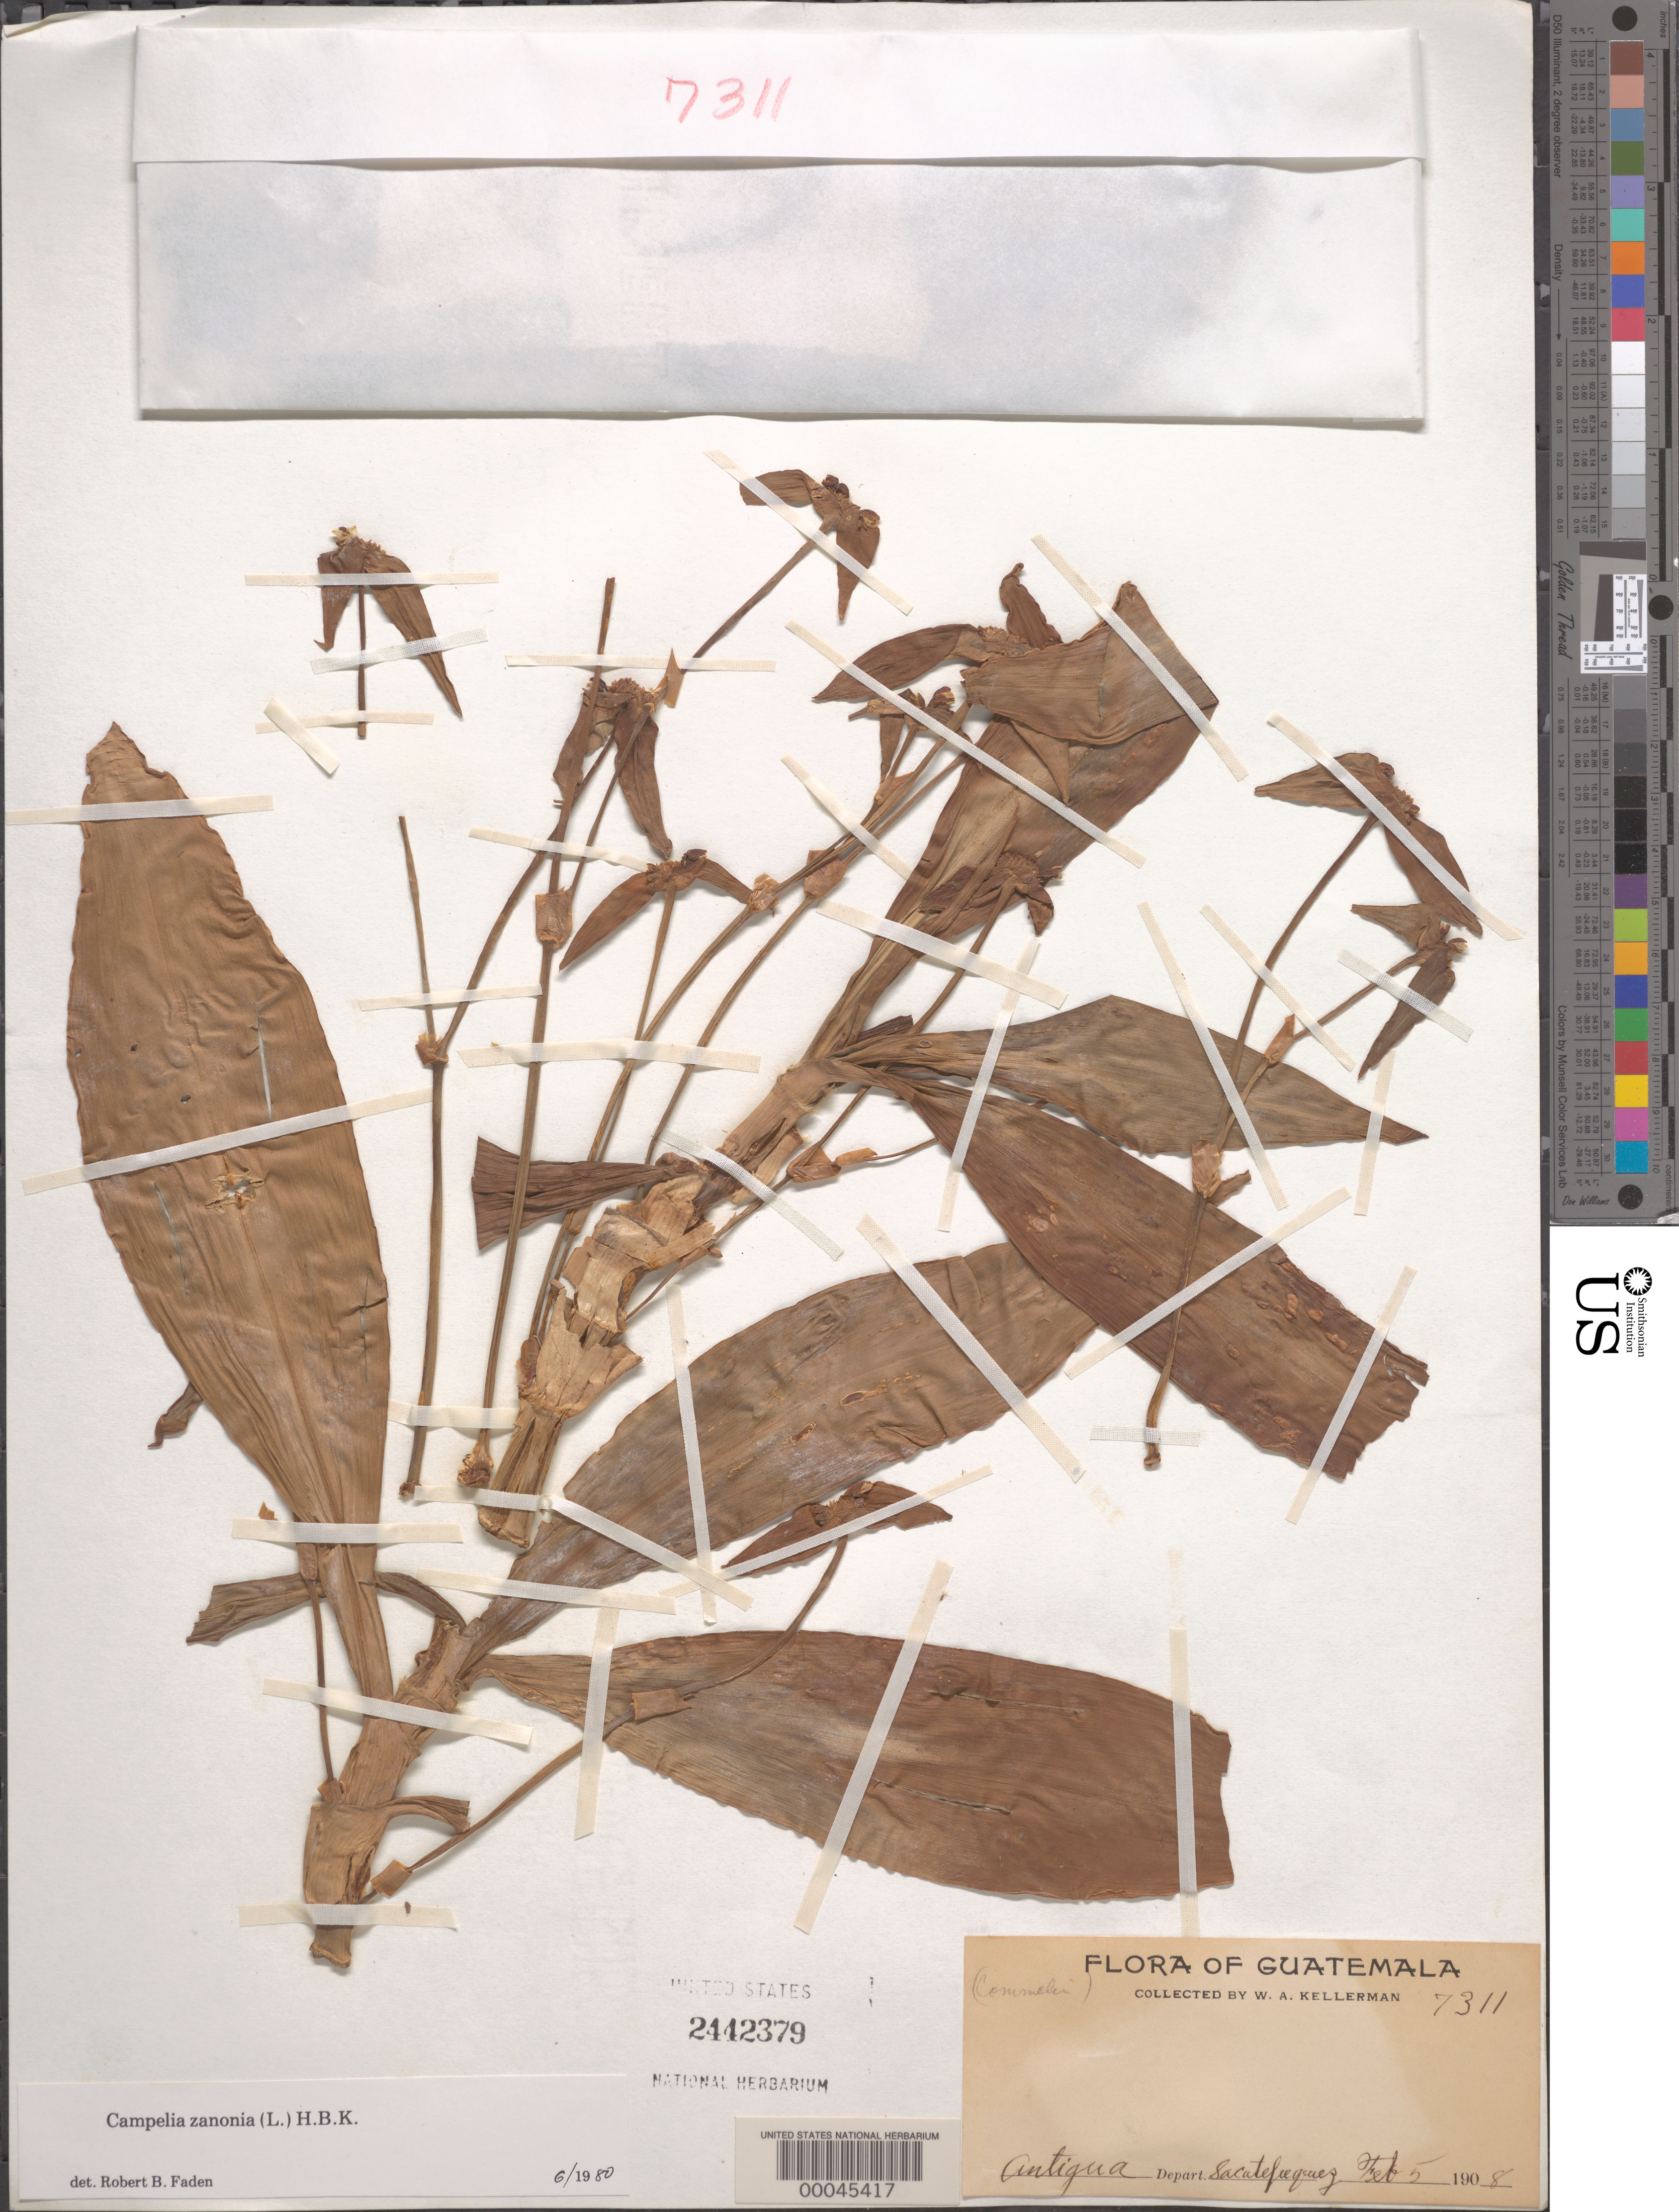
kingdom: Plantae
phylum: Tracheophyta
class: Liliopsida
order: Commelinales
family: Commelinaceae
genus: Tradescantia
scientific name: Tradescantia zanonia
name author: (L.) Sw.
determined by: Faden, Robert B., (US), Smithsonian Institution - National Museum of Natural History (UNITED STATES)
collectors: W. A. Kellerman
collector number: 7311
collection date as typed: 05 Feb 1908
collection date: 1908-02-05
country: Guatemala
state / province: Sacatepéquez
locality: Antigua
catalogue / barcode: US 2442379